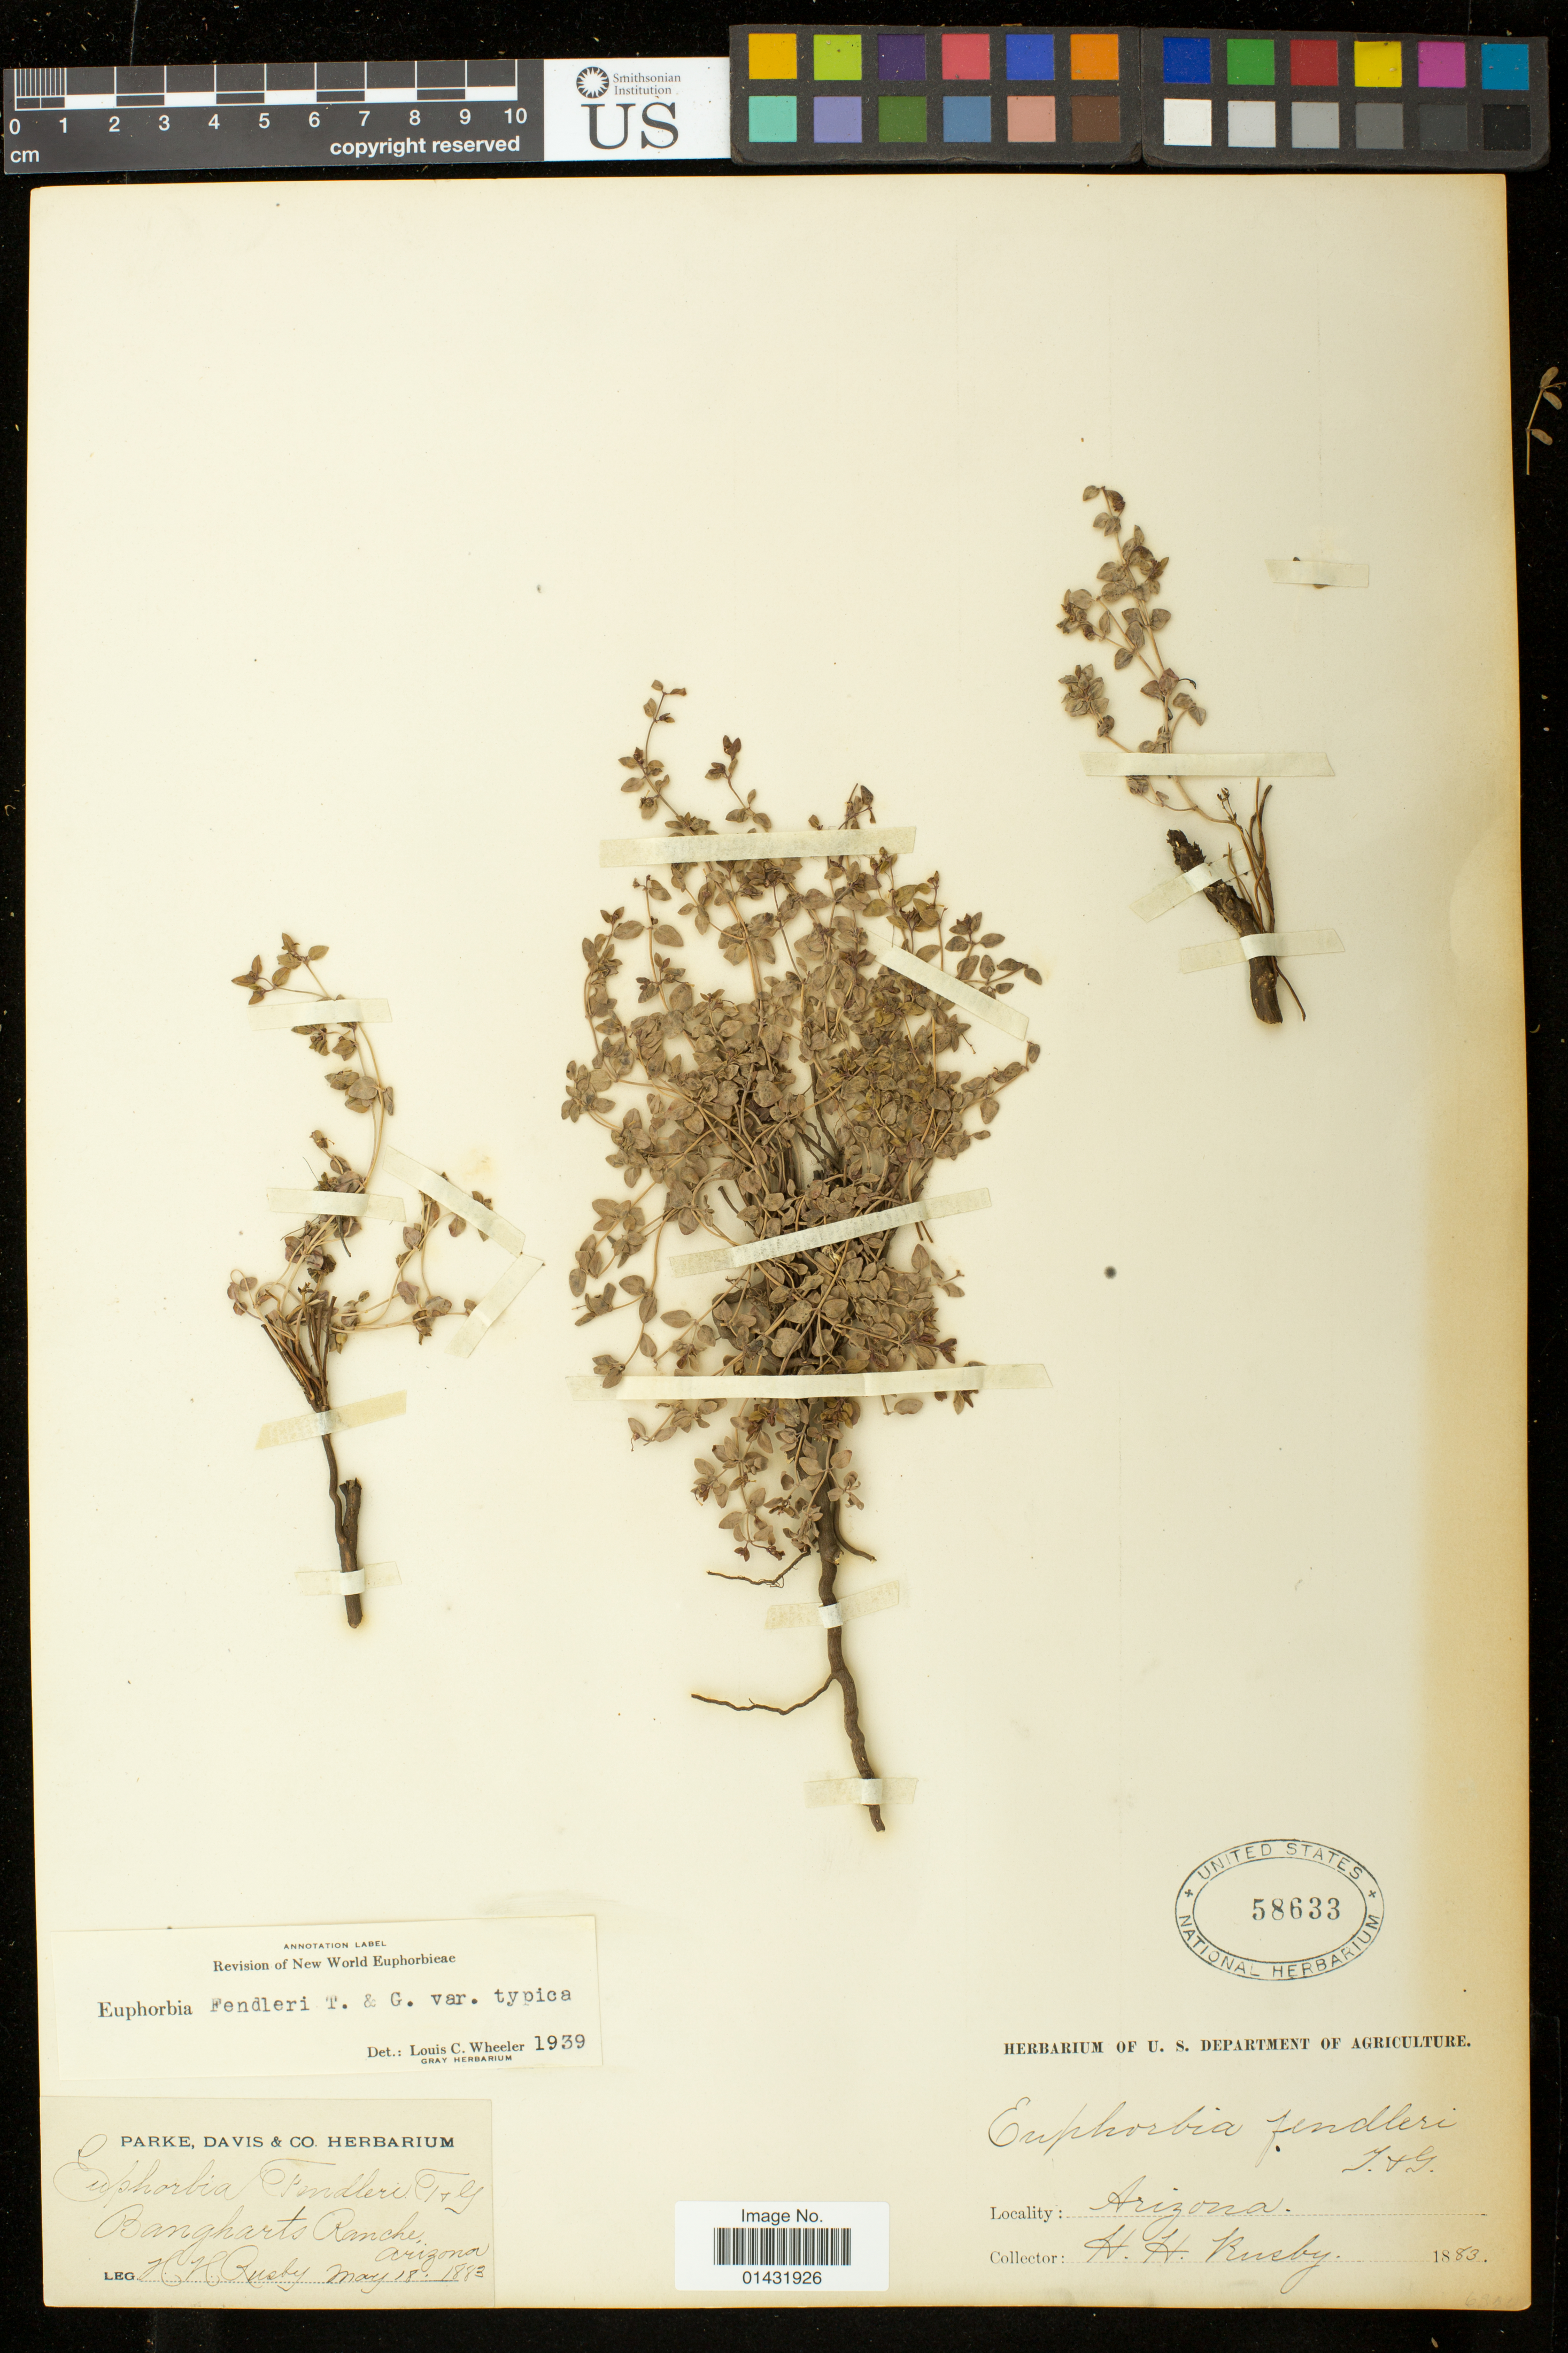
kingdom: Plantae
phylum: Tracheophyta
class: Magnoliopsida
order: Malpighiales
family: Euphorbiaceae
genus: Euphorbia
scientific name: Euphorbia fendleri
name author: Torr. & A. Gray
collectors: H. H. Rusby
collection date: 1883-05-18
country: United States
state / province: Arizona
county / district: Yavapai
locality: Bangharts Ranche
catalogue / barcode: US 58633